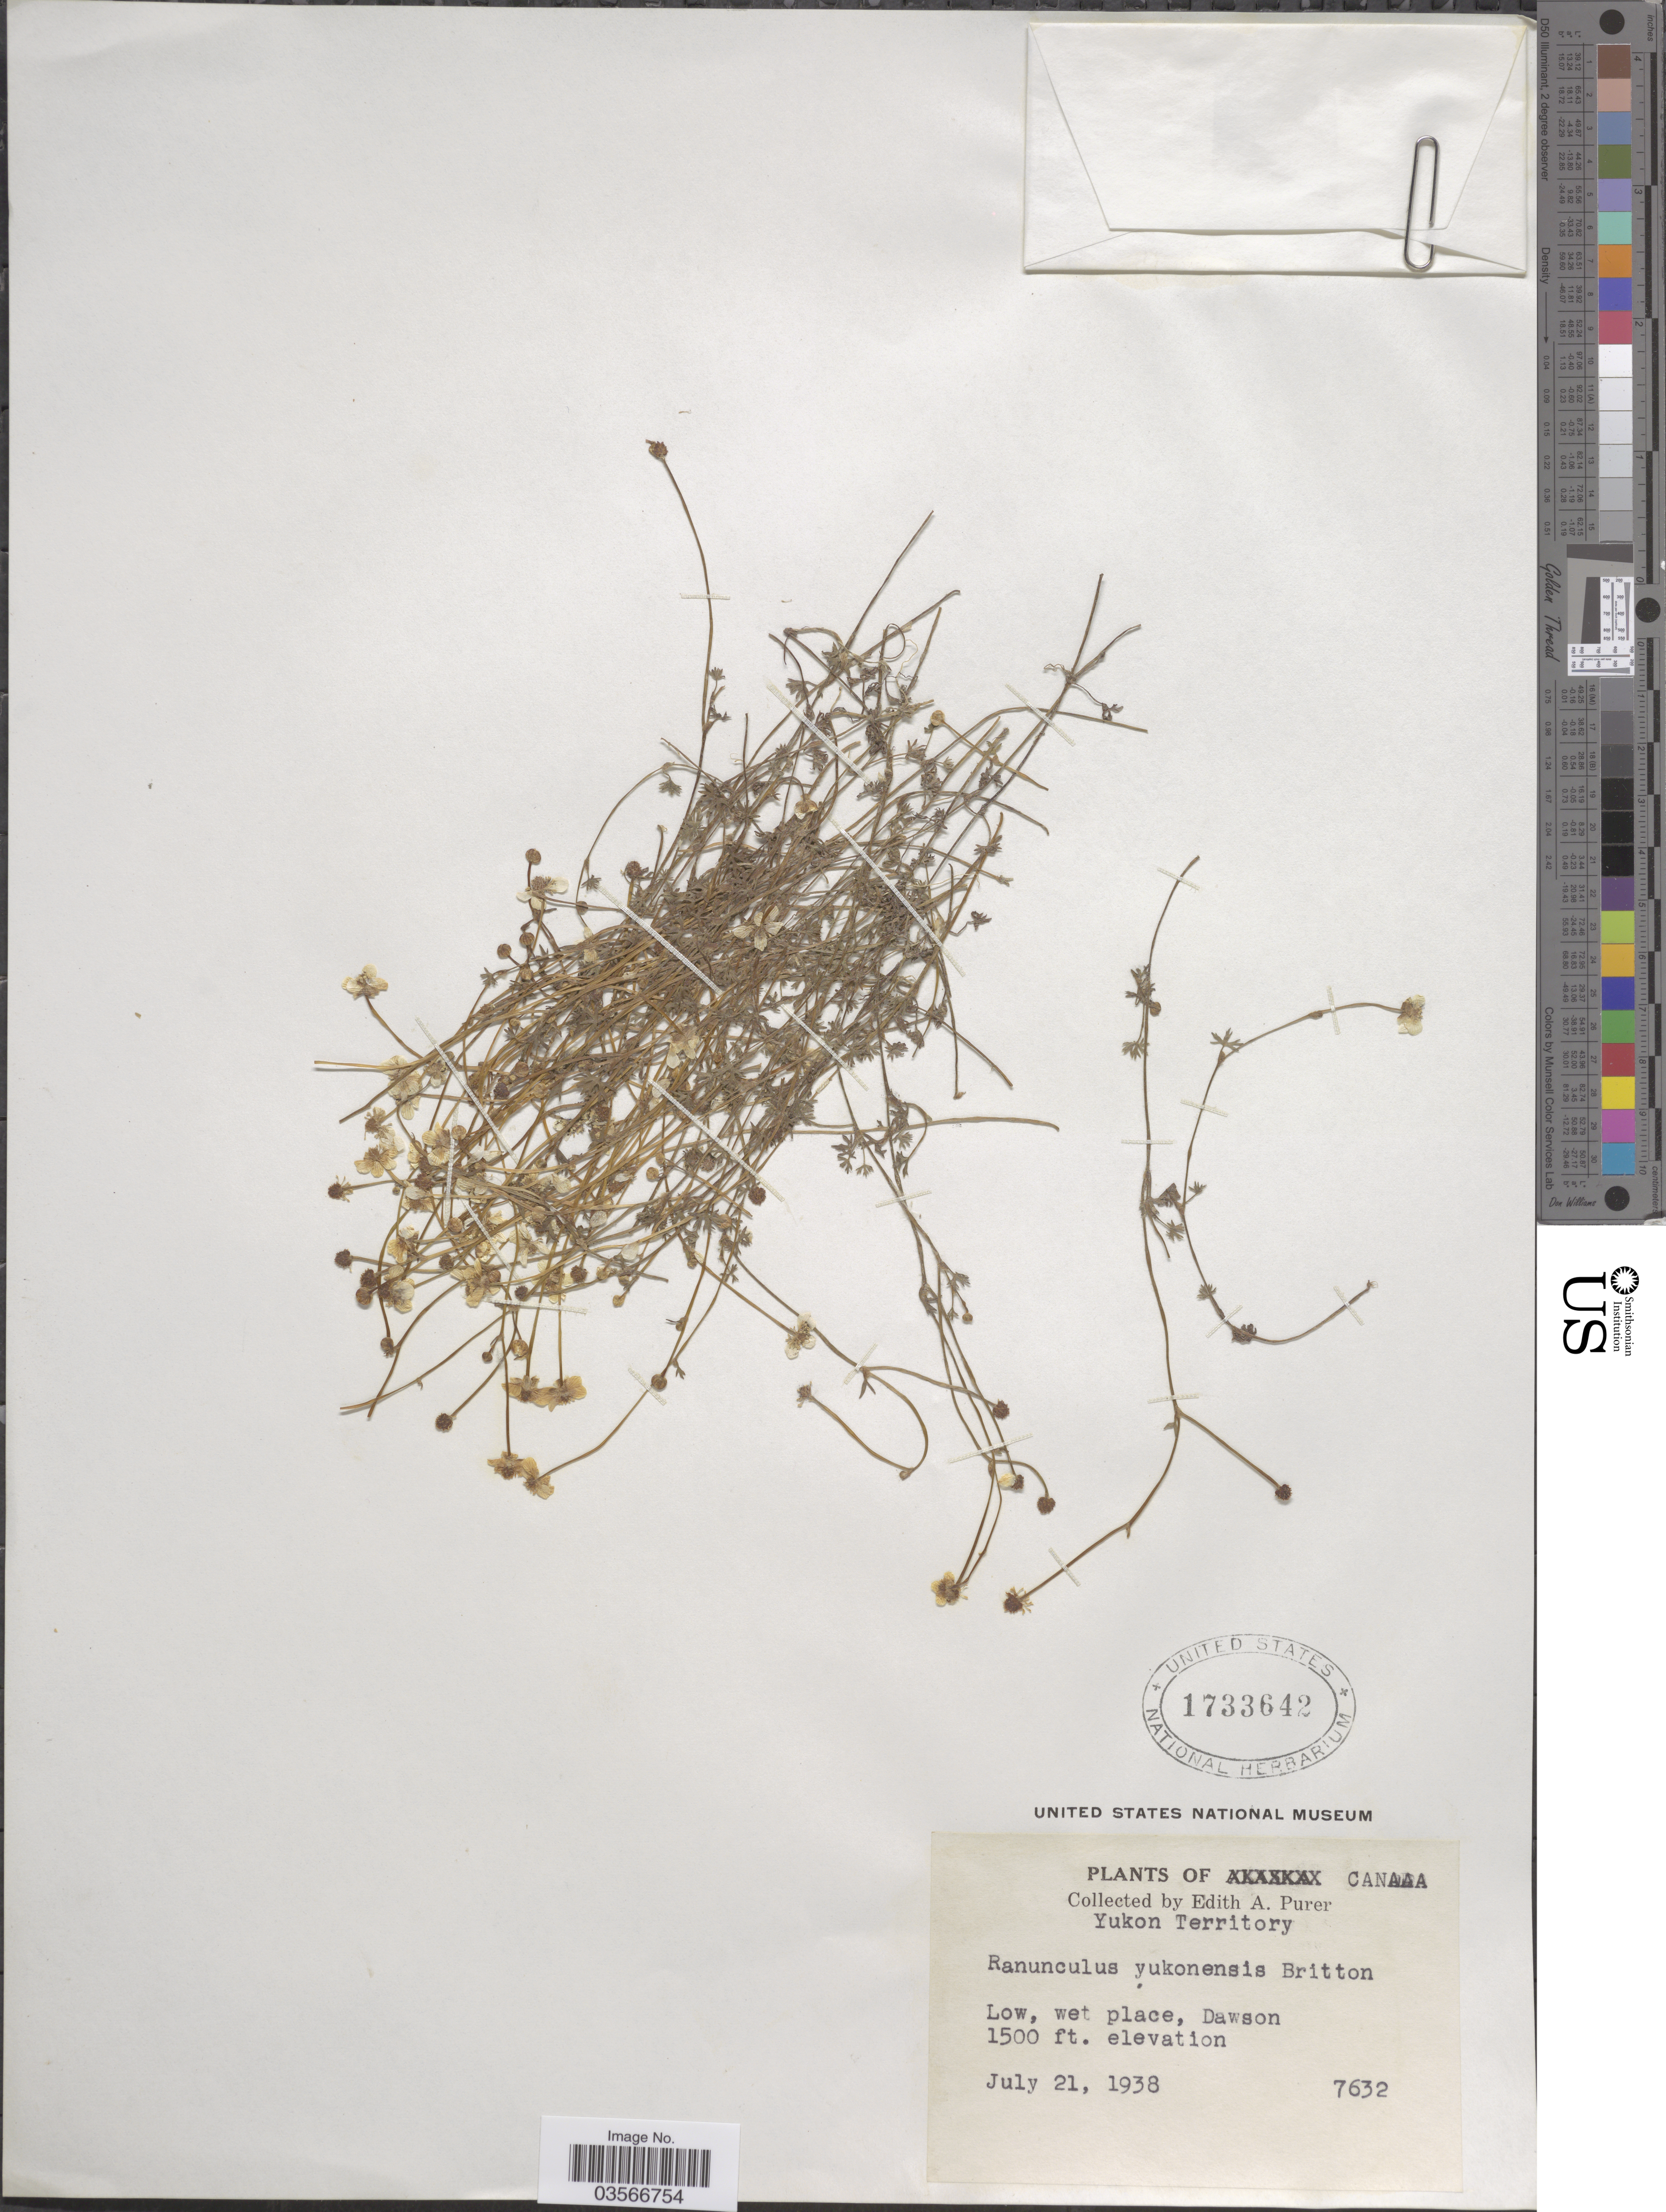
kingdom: Plantae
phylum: Tracheophyta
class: Magnoliopsida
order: Ranunculales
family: Ranunculaceae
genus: Ranunculus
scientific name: Ranunculus gmelinii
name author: DC.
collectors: E. Purer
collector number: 7632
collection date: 1938-07-21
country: Canada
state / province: Yukon Territory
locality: Low, wet place, Dawson.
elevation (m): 457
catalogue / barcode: US 1733642